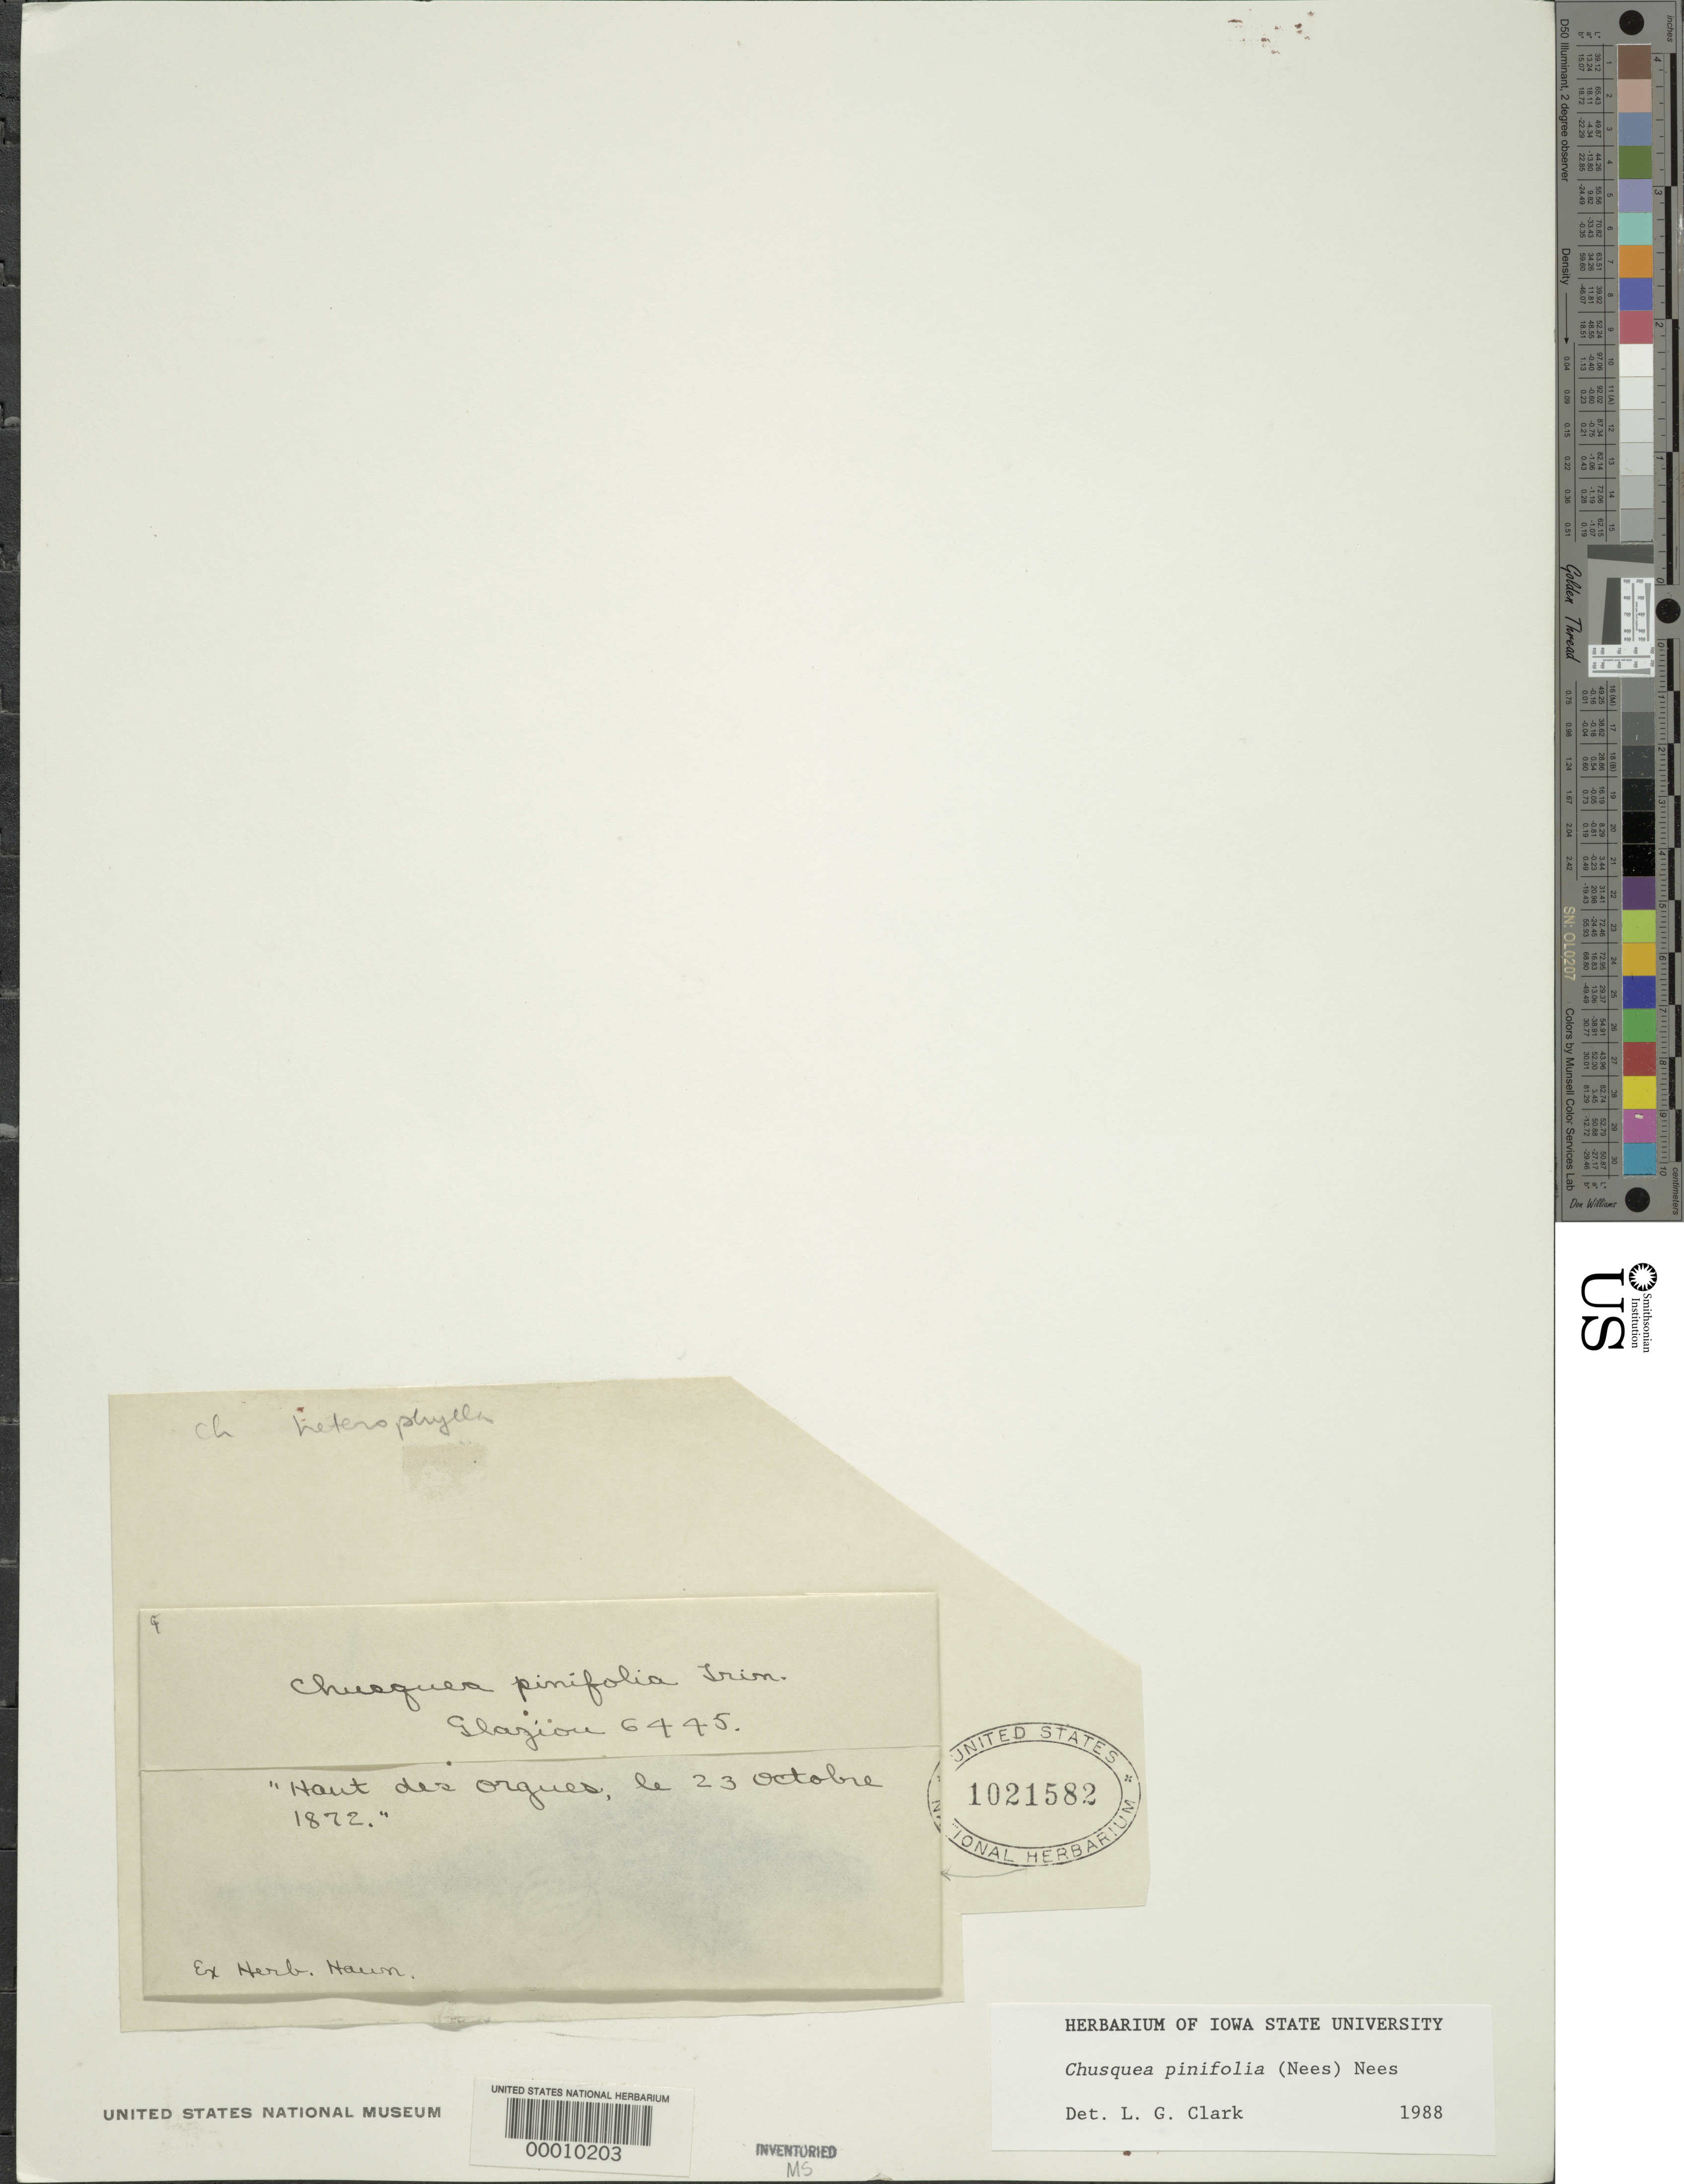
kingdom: Plantae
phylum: Tracheophyta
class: Liliopsida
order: Poales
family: Poaceae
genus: Chusquea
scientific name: Chusquea pinifolia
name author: (Nees) Nees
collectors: A. F. M. Glaziou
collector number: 6445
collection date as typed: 23 Oct 1872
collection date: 1872-10-23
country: Panama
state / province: Chiriquí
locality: Around San Felix.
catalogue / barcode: US 1021582